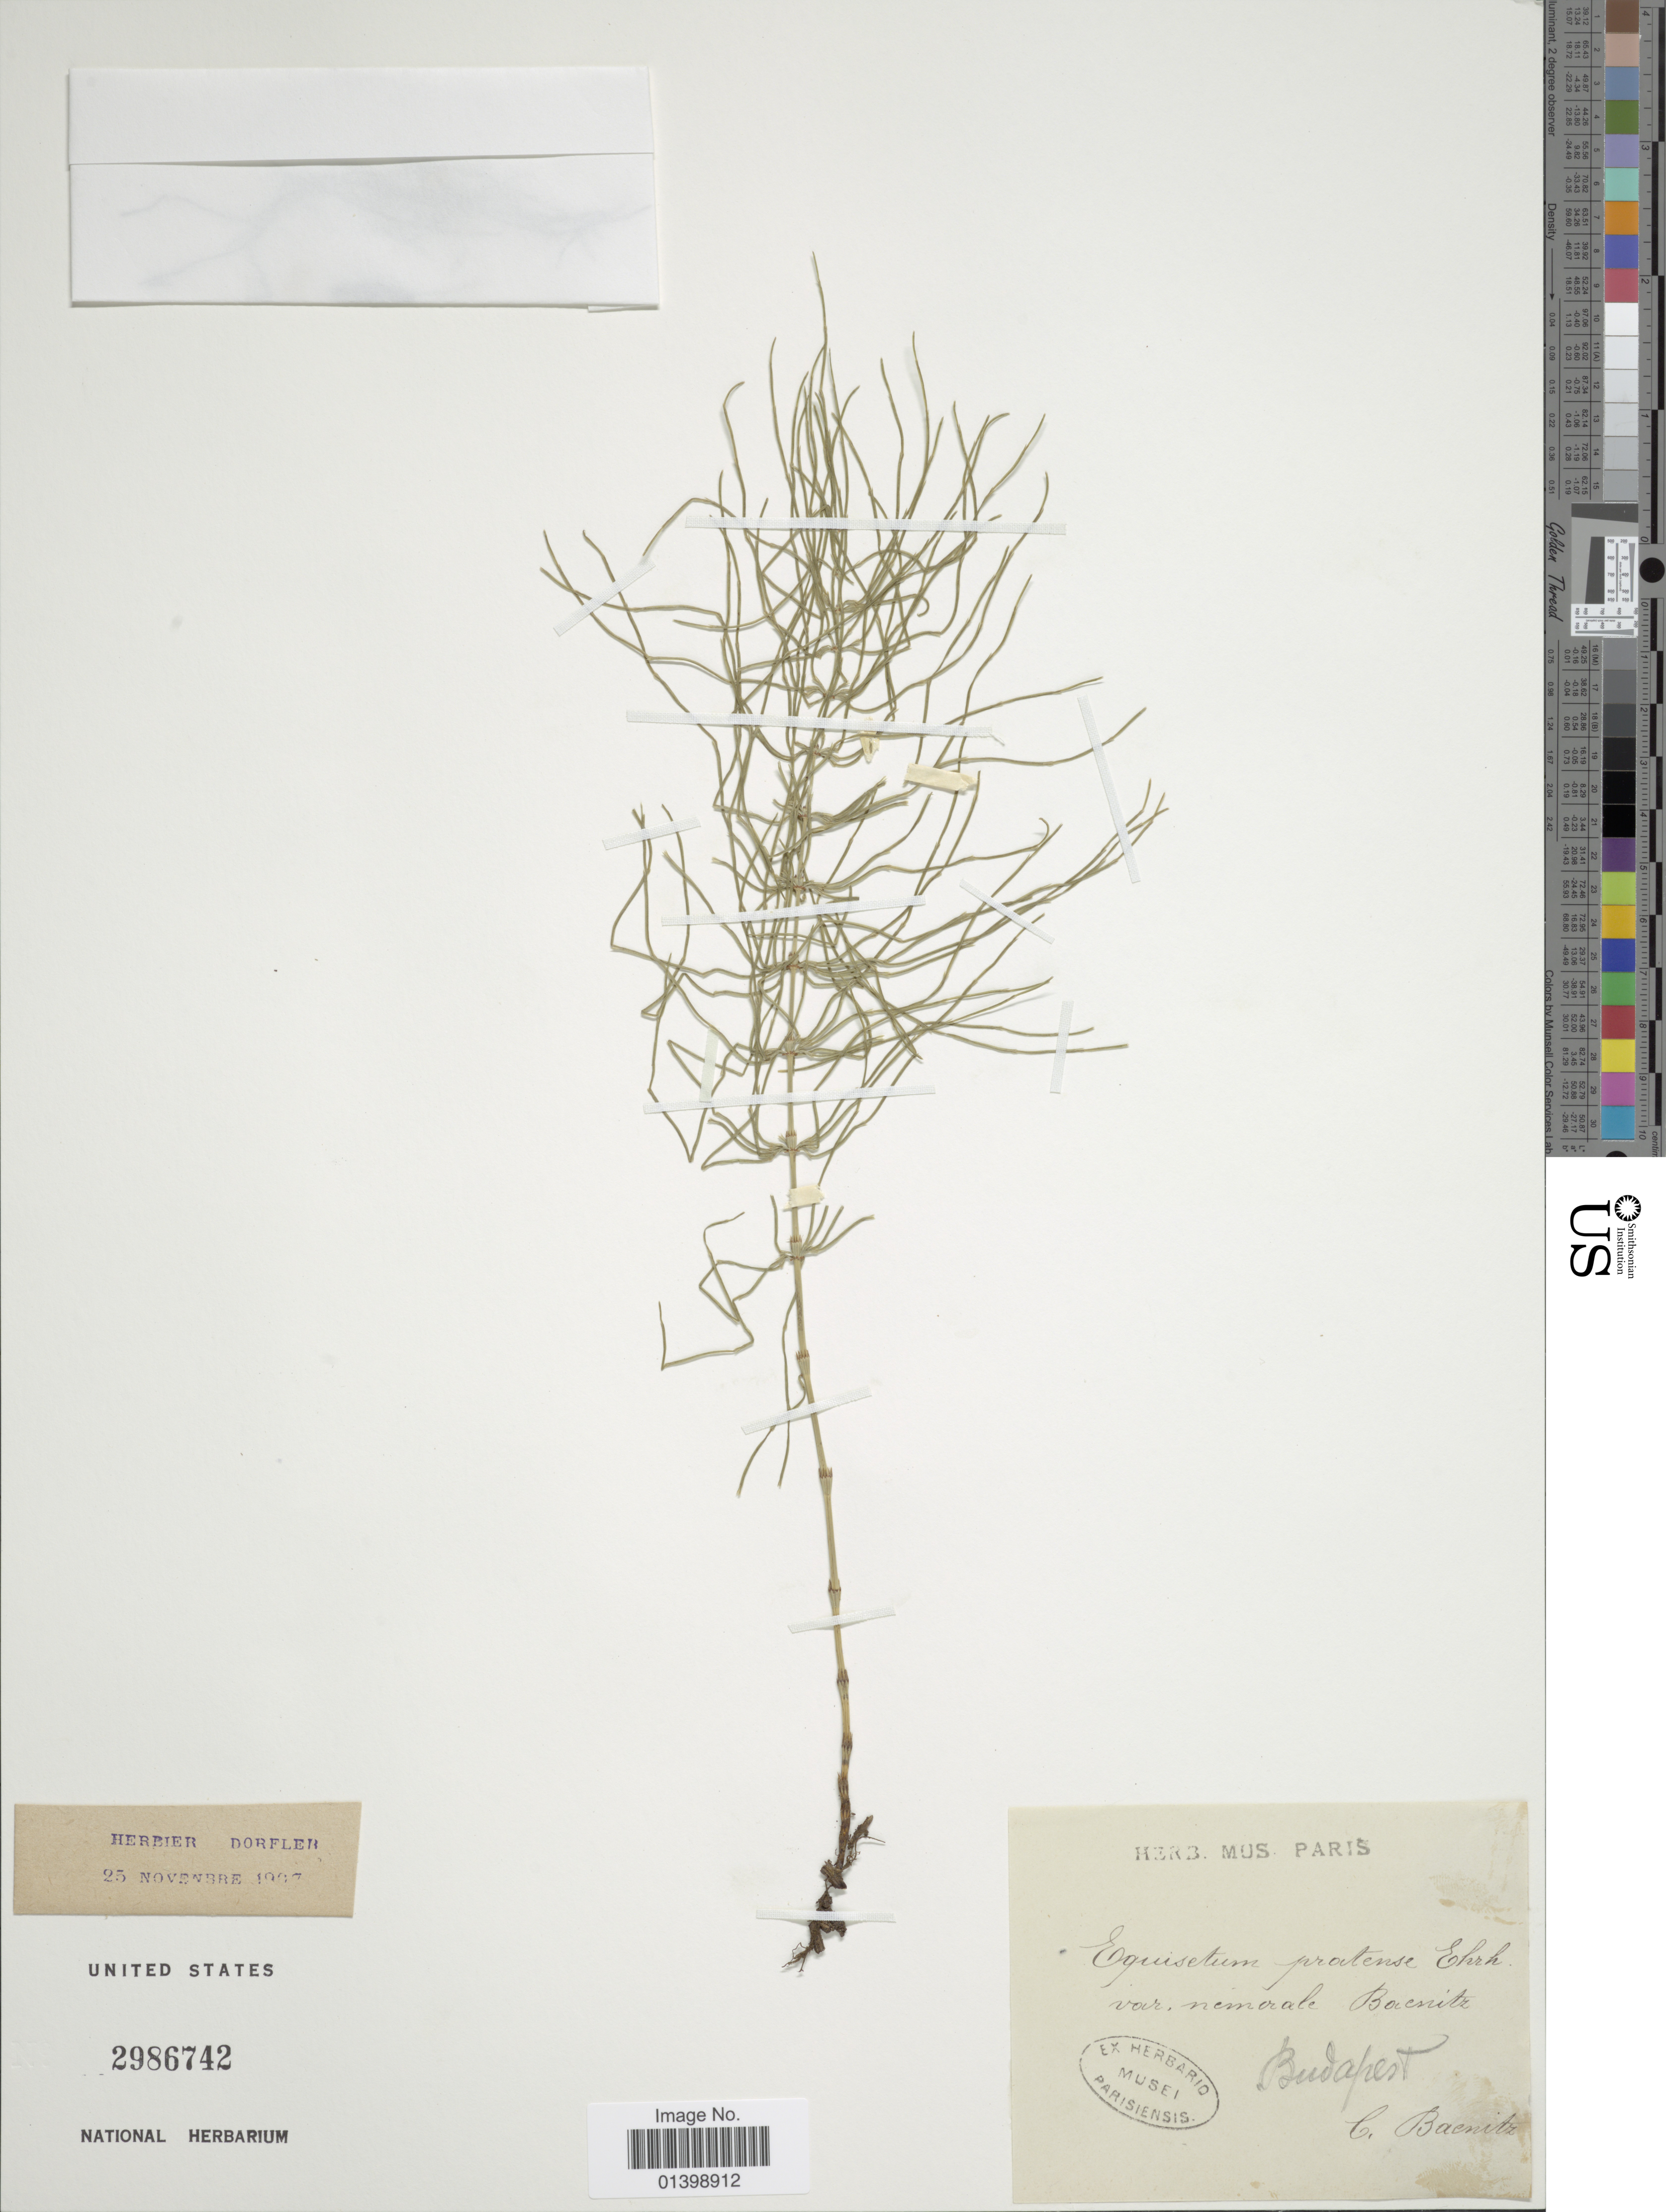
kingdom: Plantae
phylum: Tracheophyta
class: Polypodiopsida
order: Equisetales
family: Equisetaceae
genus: Equisetum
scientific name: Equisetum pratense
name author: Ehrh.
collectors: C. G. Baenitz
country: Hungary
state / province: Budapest, Capital District of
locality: Budapest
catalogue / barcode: US 2986742